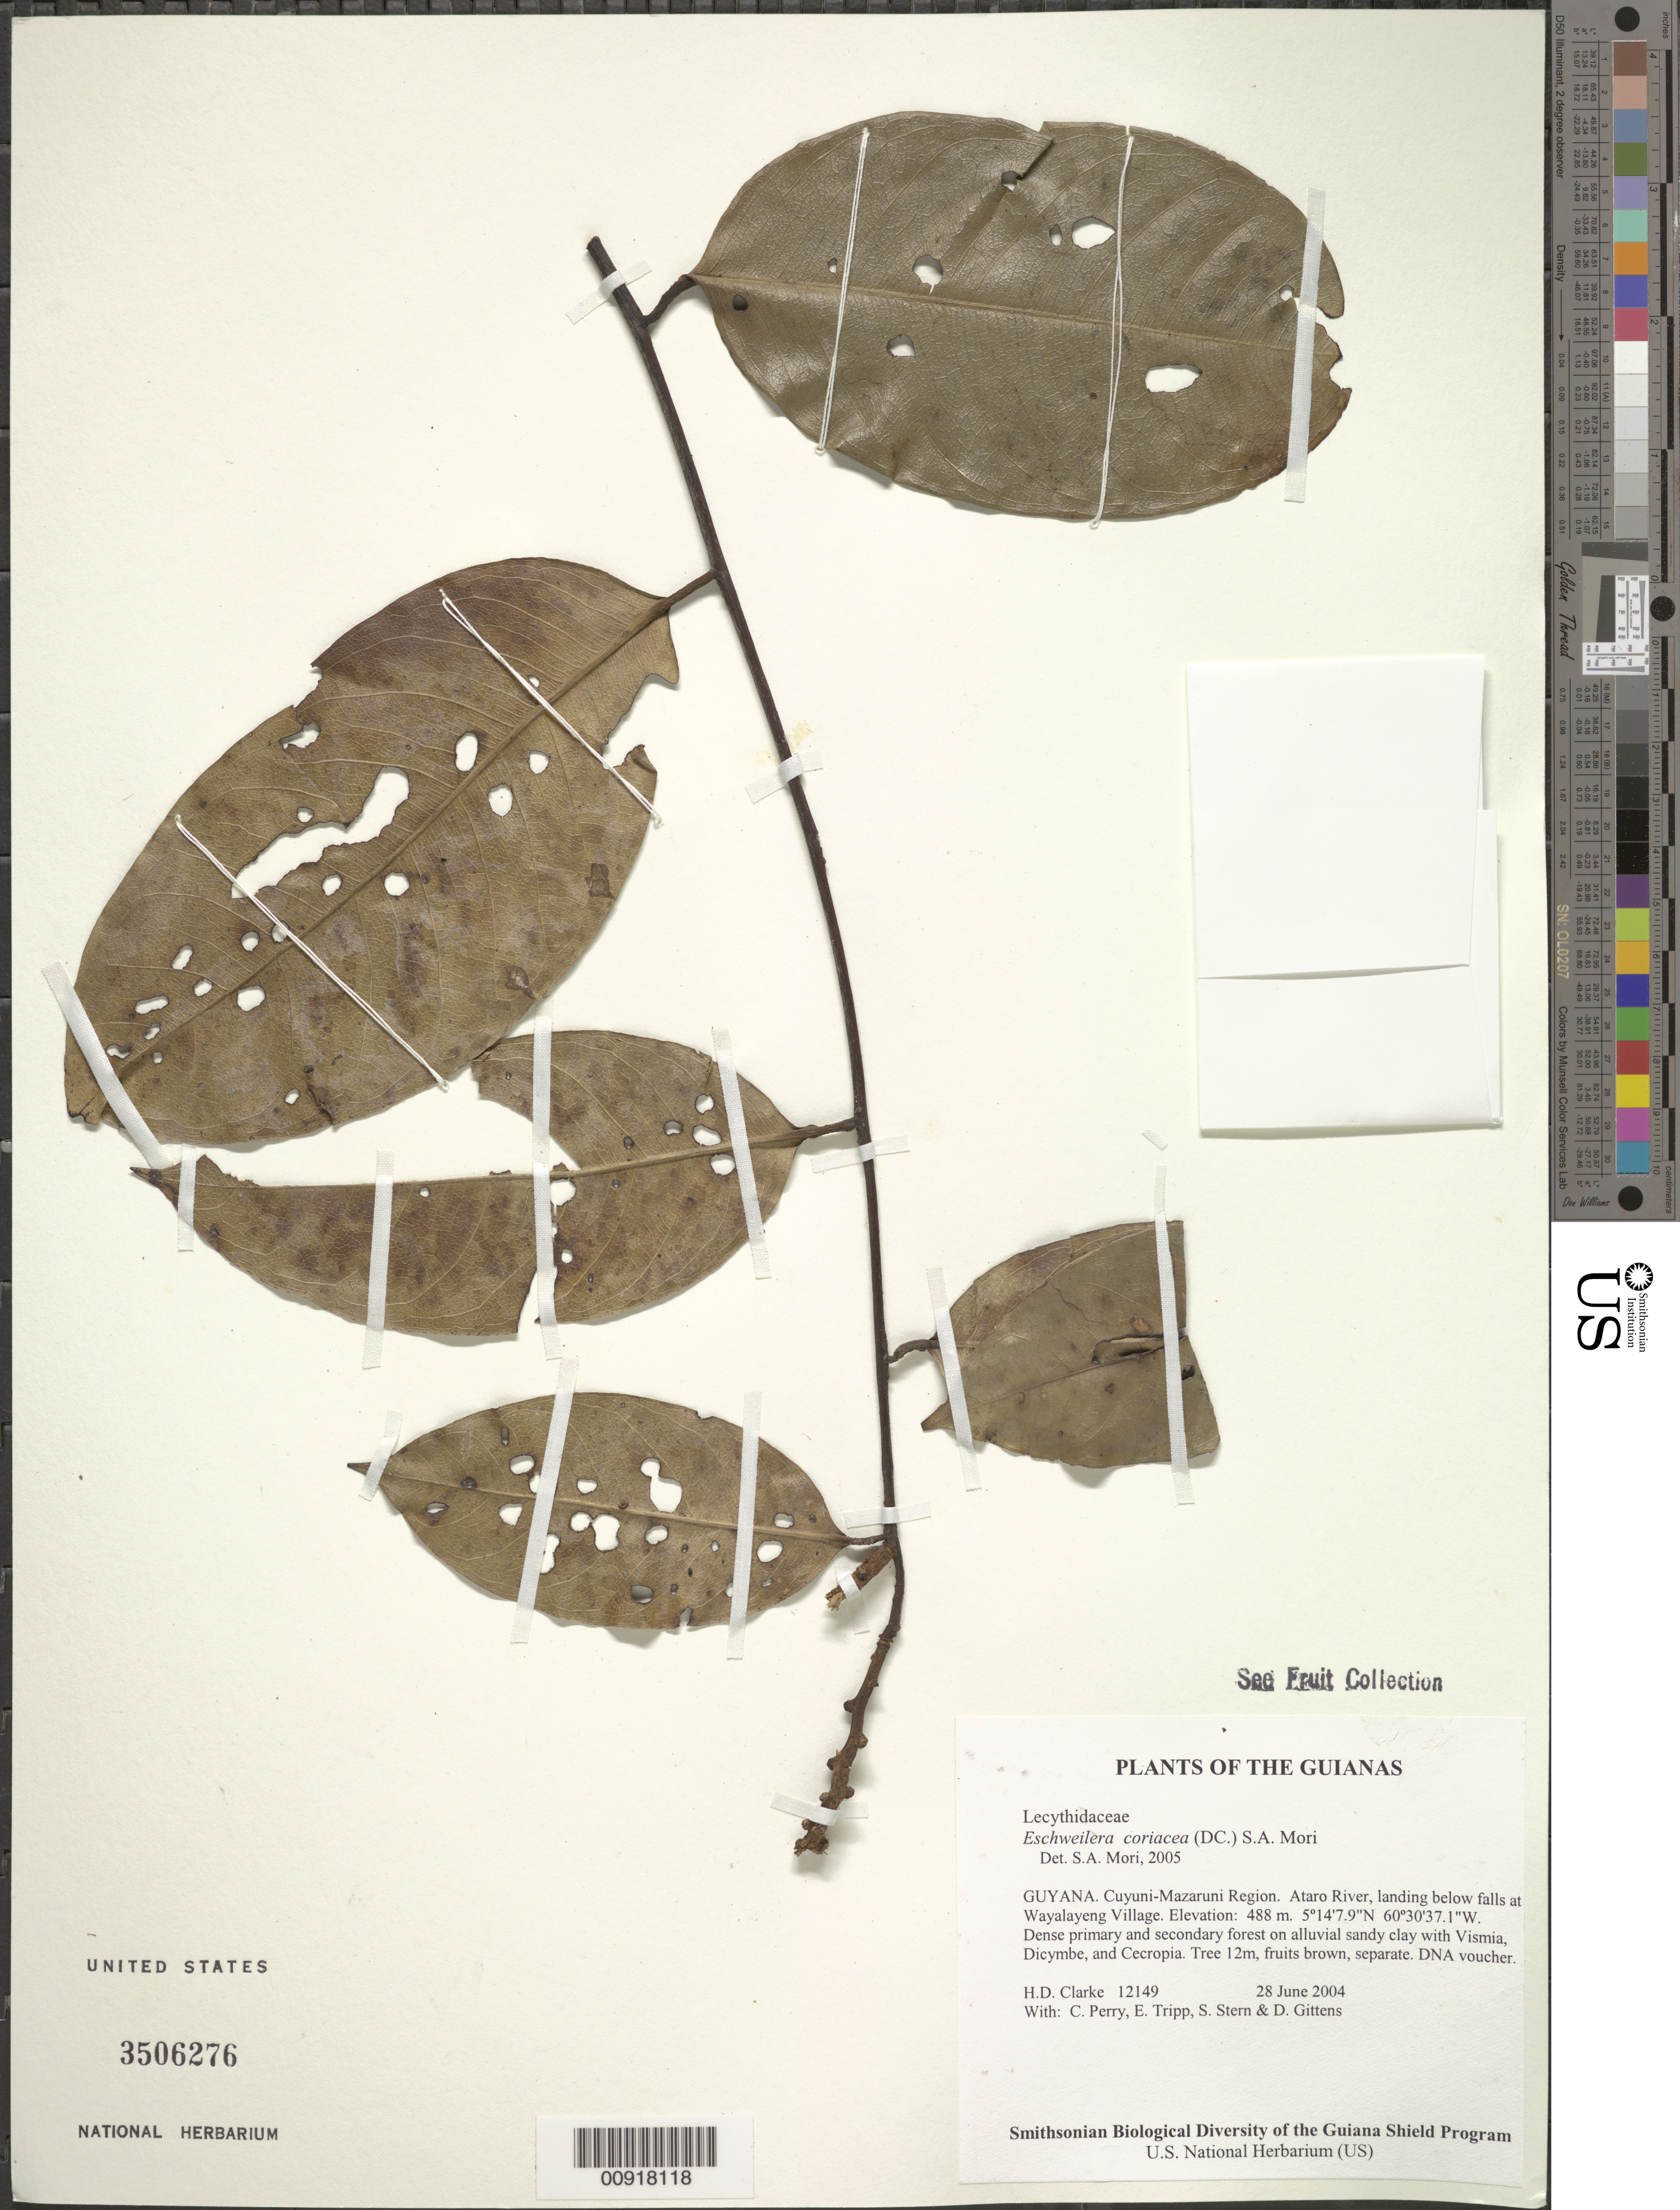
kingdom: Plantae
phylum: Tracheophyta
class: Magnoliopsida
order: Ericales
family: Lecythidaceae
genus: Eschweilera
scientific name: Eschweilera coriacea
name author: (DC.) S.A. Mori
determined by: Mori, Scott A.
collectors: H. D. Clarke, C. Perry, E. Tripp, S. R. Stern & D. Gittens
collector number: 12149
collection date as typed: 28 June 2004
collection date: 2004-06-28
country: Guyana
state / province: Cuyuni-Mazaruni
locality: Ataro River, landing below falls at Wayalayeng Village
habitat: Dense primary and secondary forest on alluvial sandy clay with Vismia, Dicymbe, and Cecropia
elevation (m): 488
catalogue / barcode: US 3506276